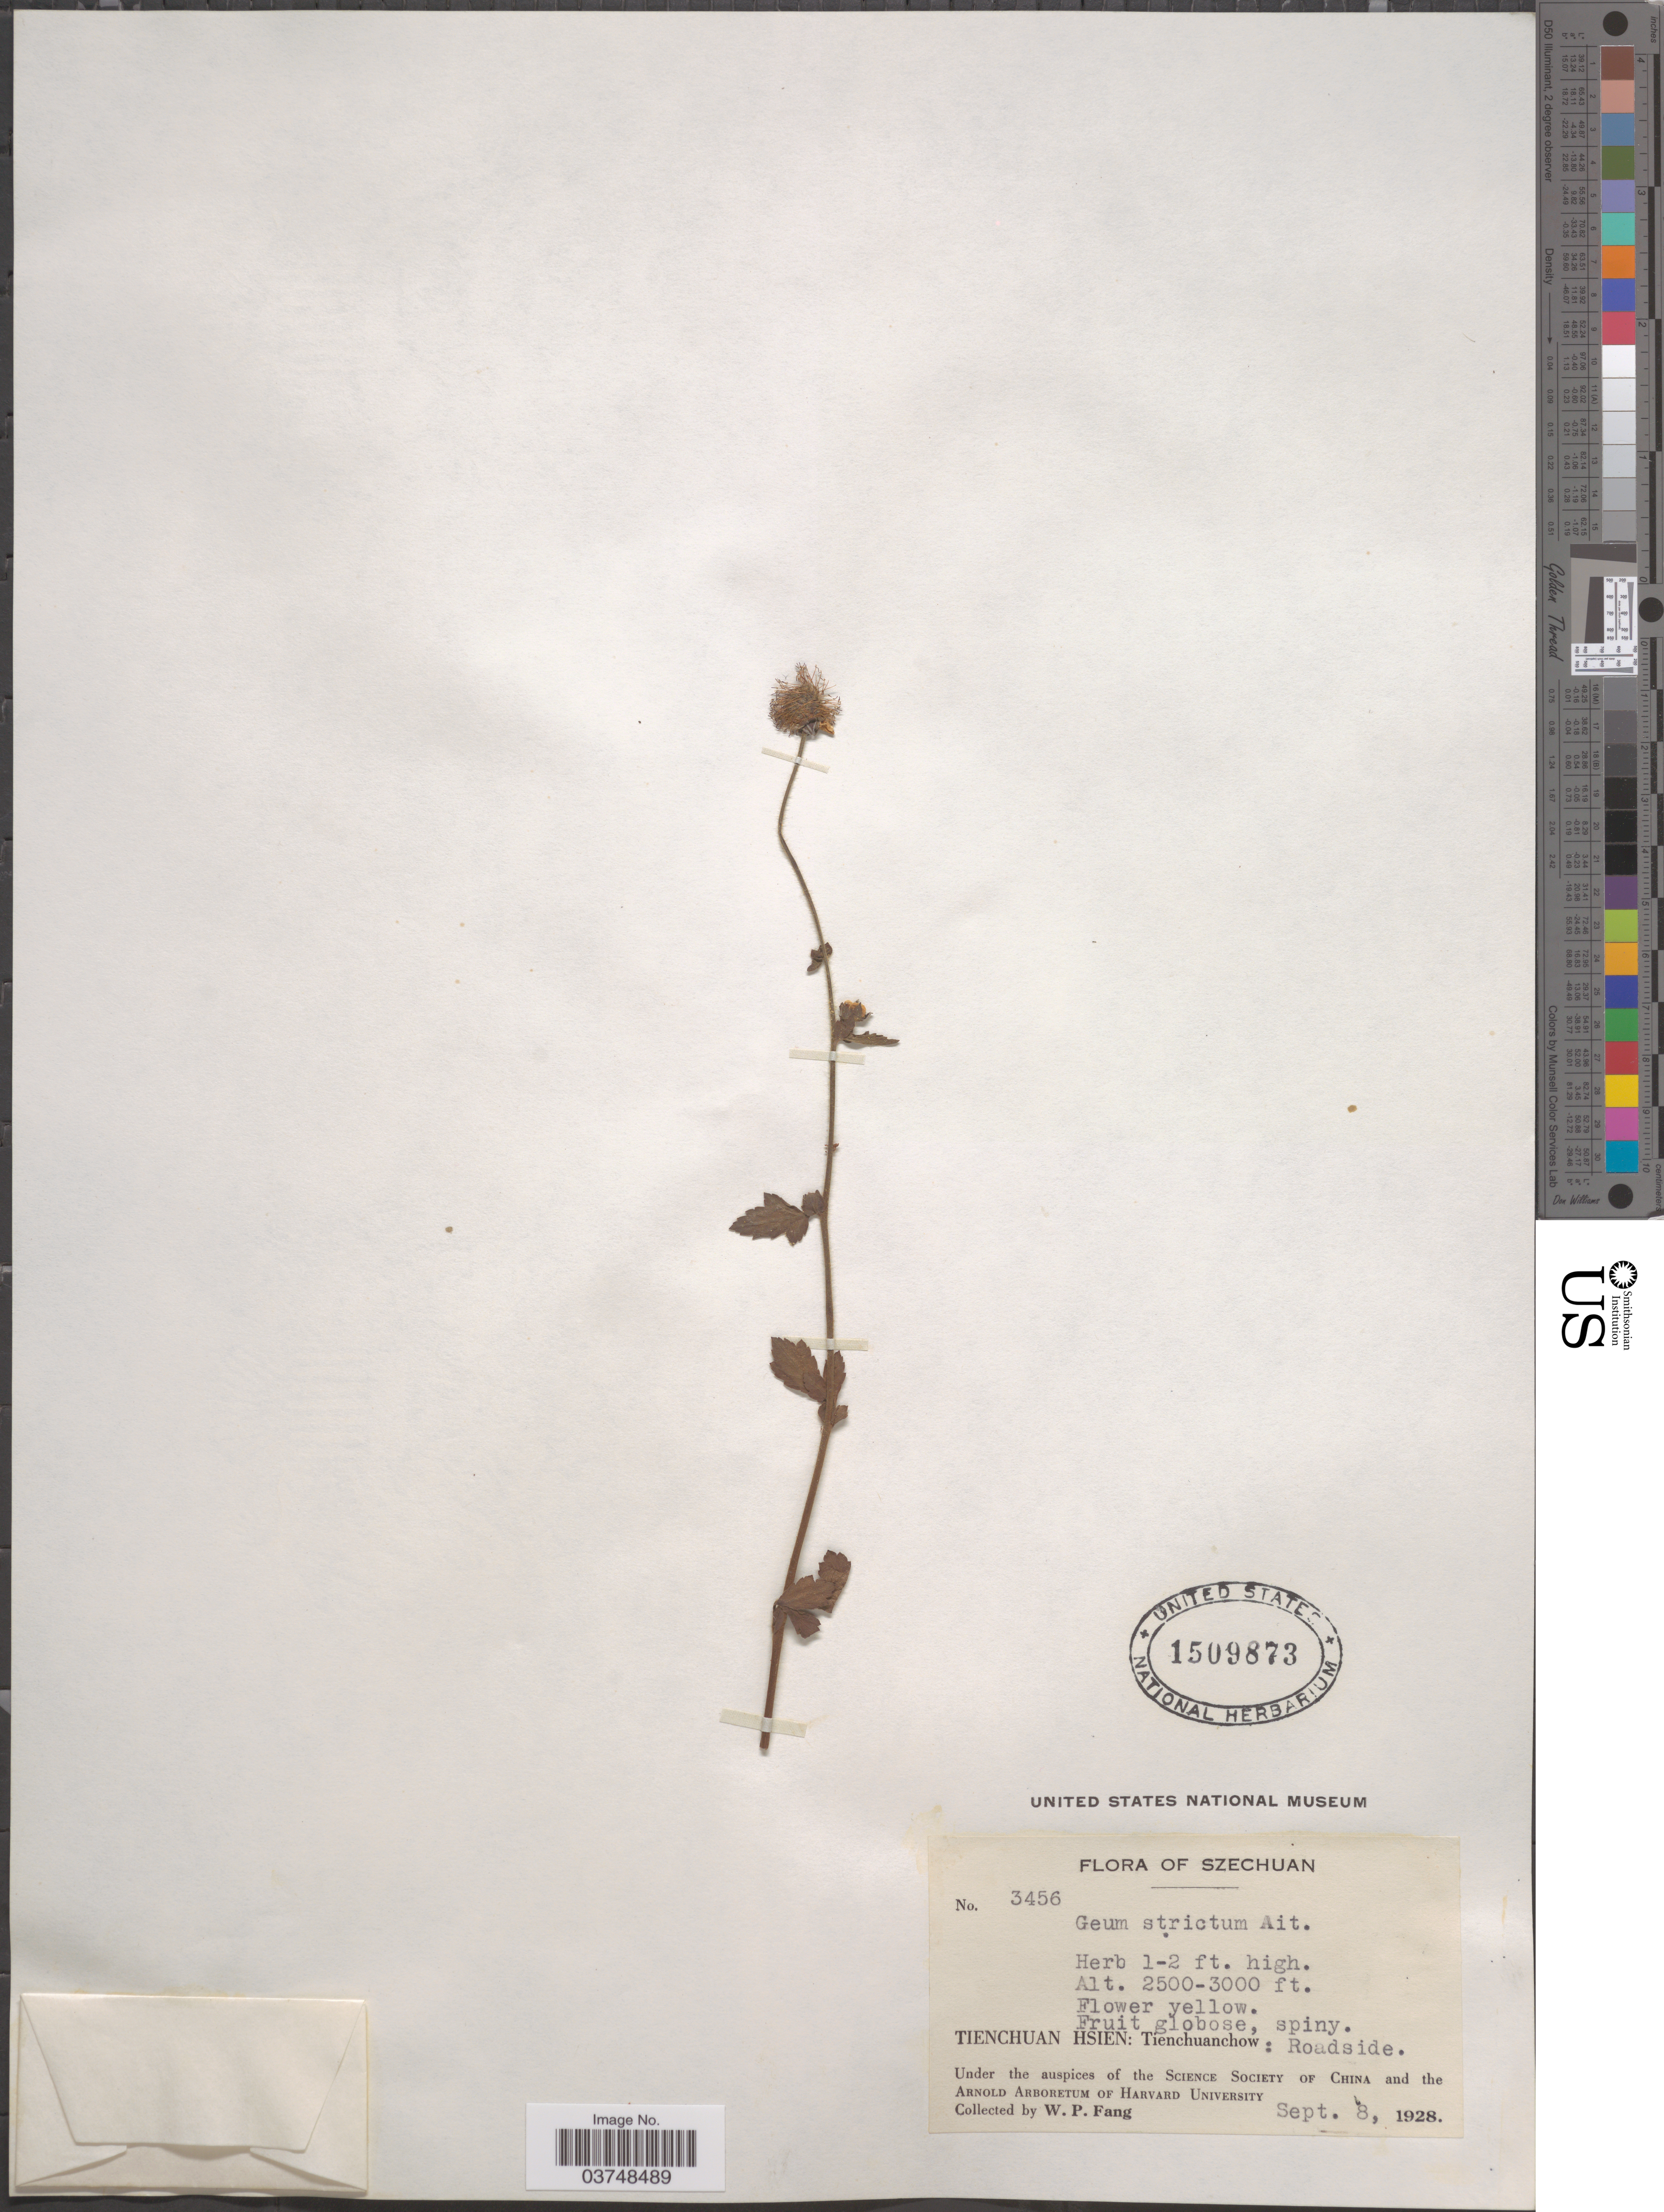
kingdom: Plantae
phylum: Tracheophyta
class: Magnoliopsida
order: Rosales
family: Rosaceae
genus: Geum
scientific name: Geum strictum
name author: Aiton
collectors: W. P. Fang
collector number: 3456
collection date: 1928-09-08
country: China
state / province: Sichuan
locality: Szechuan. Tienchuan Hsien: Tienchuanchow: Roadside.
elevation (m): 762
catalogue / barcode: US 1509873